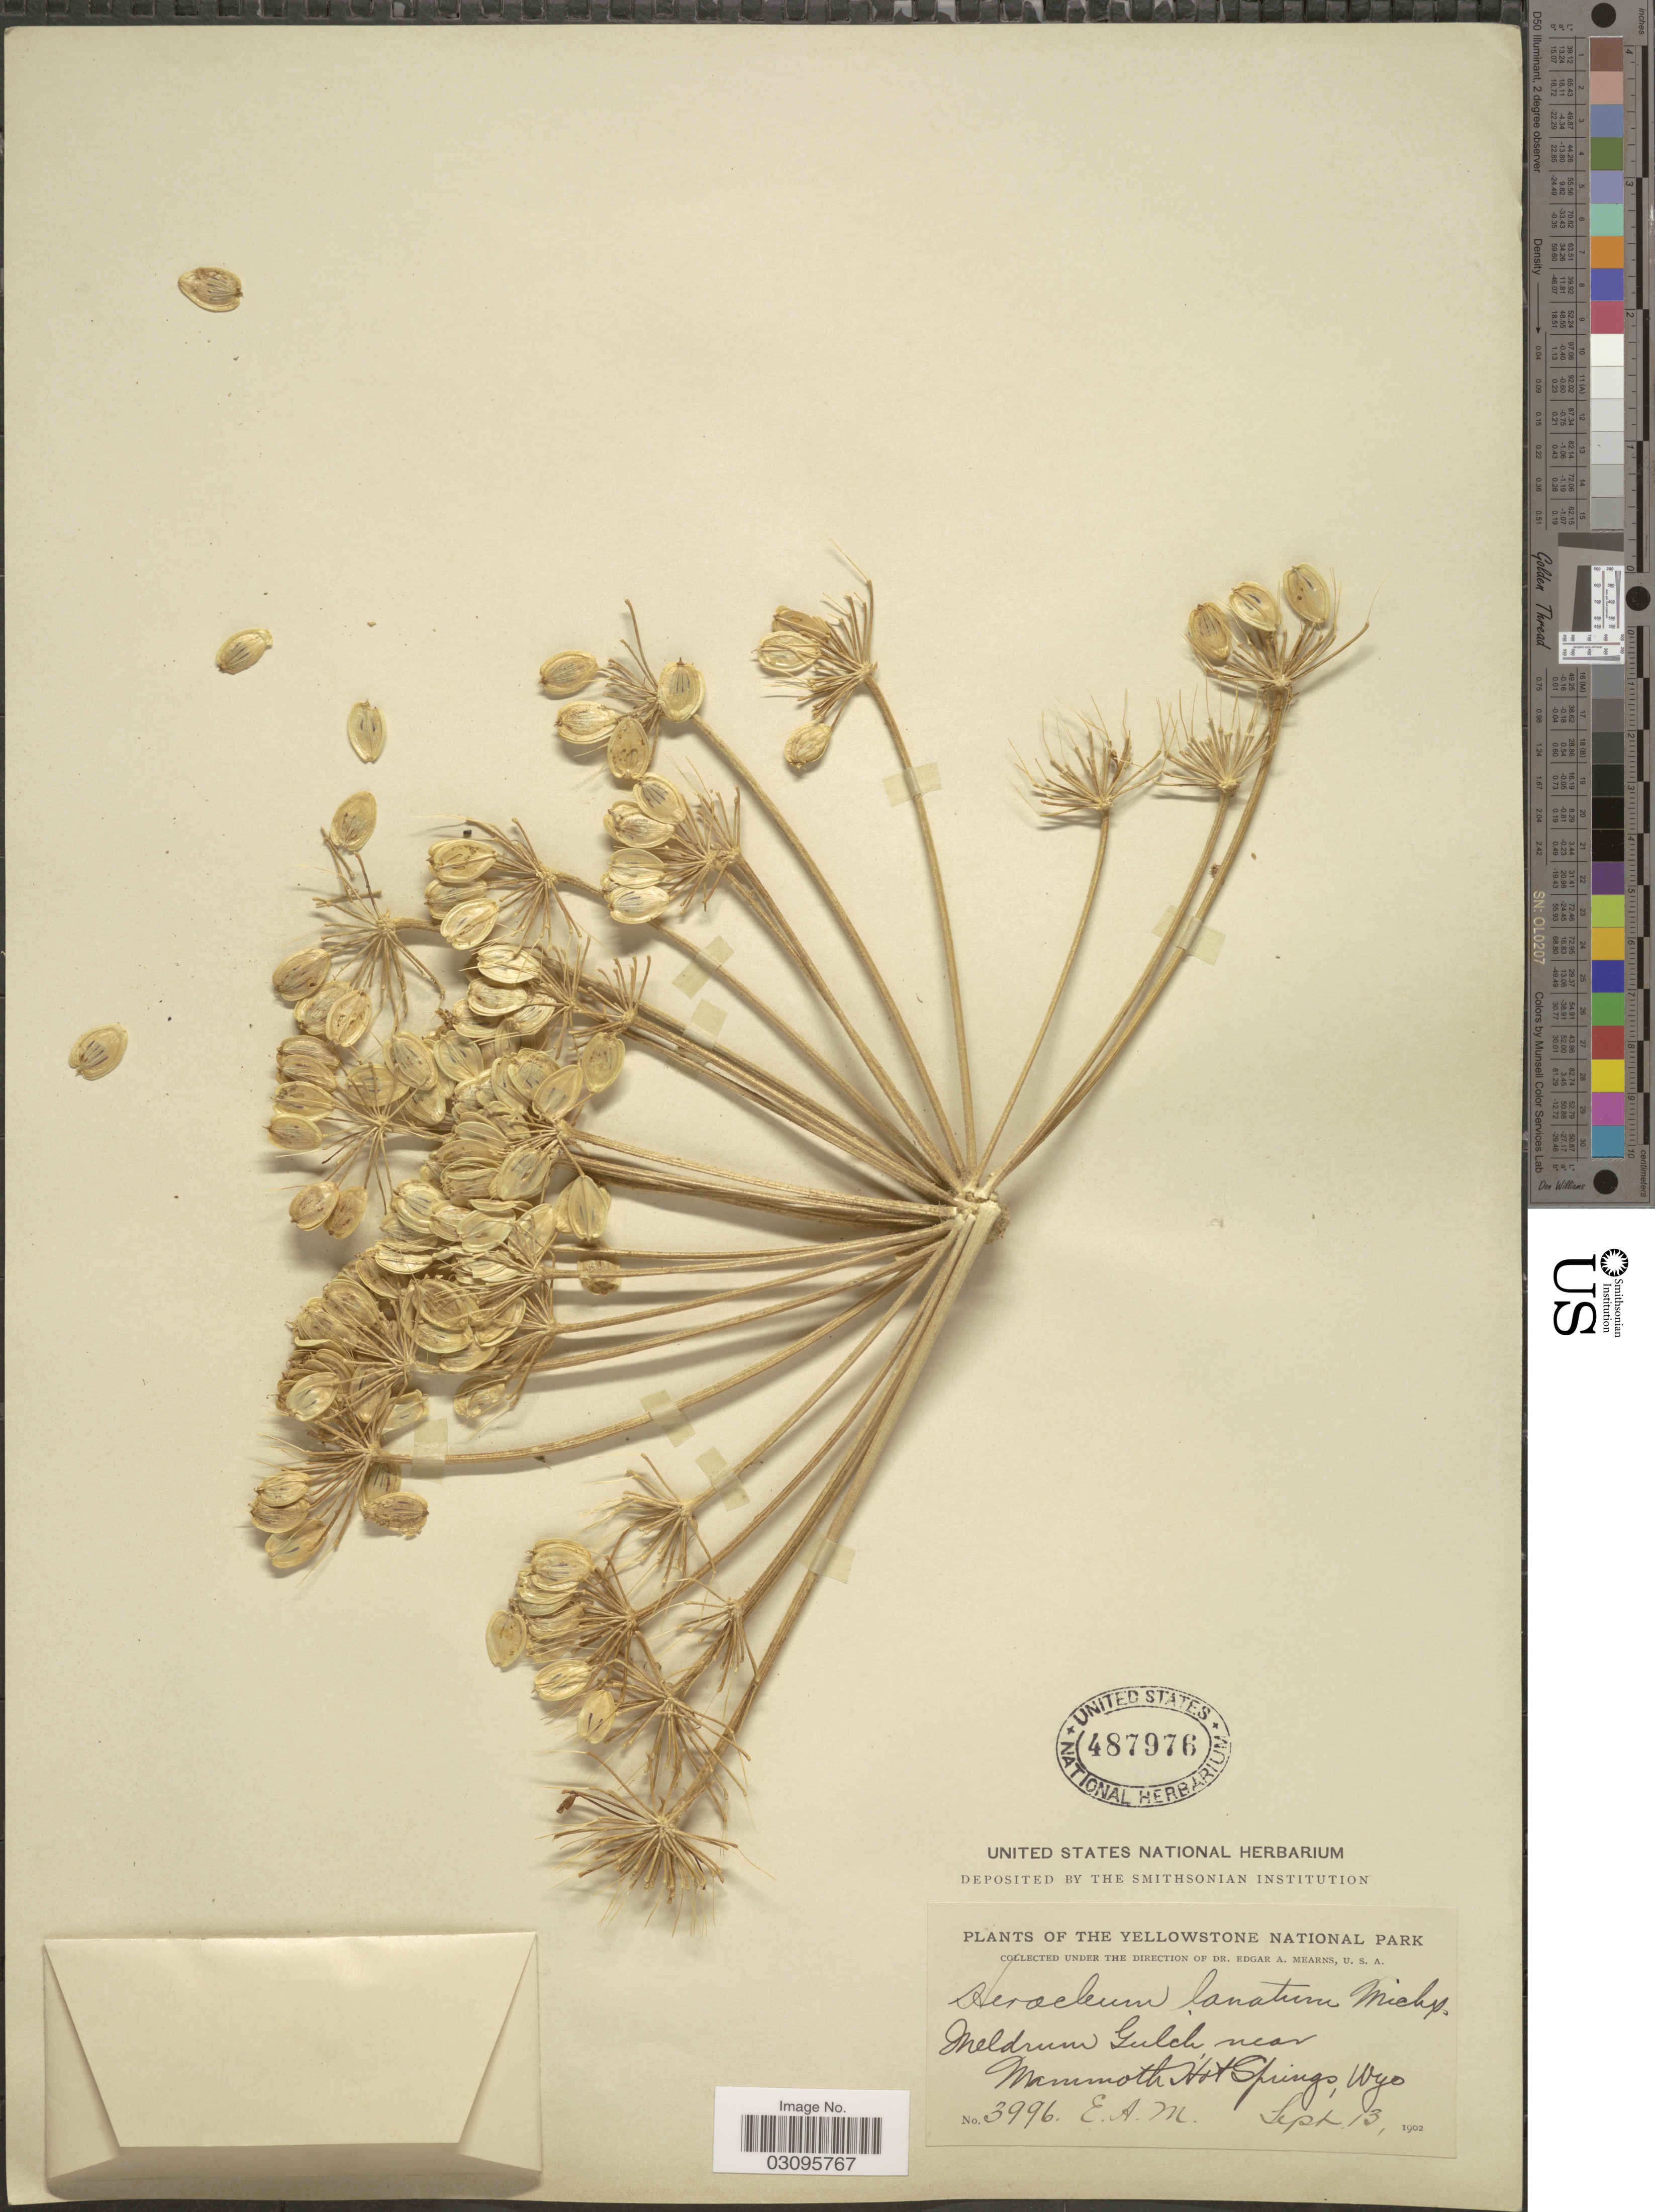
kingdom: Plantae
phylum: Tracheophyta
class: Magnoliopsida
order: Apiales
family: Apiaceae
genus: Heracleum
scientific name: Heracleum lanatum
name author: Michx.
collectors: E. A. Mearns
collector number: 3996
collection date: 1902-09-13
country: United States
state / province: Wyoming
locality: The Yellowstone National Park. Meldrum Gulch, near Mammoth Hot Springs, Wyo.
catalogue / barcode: US 487976